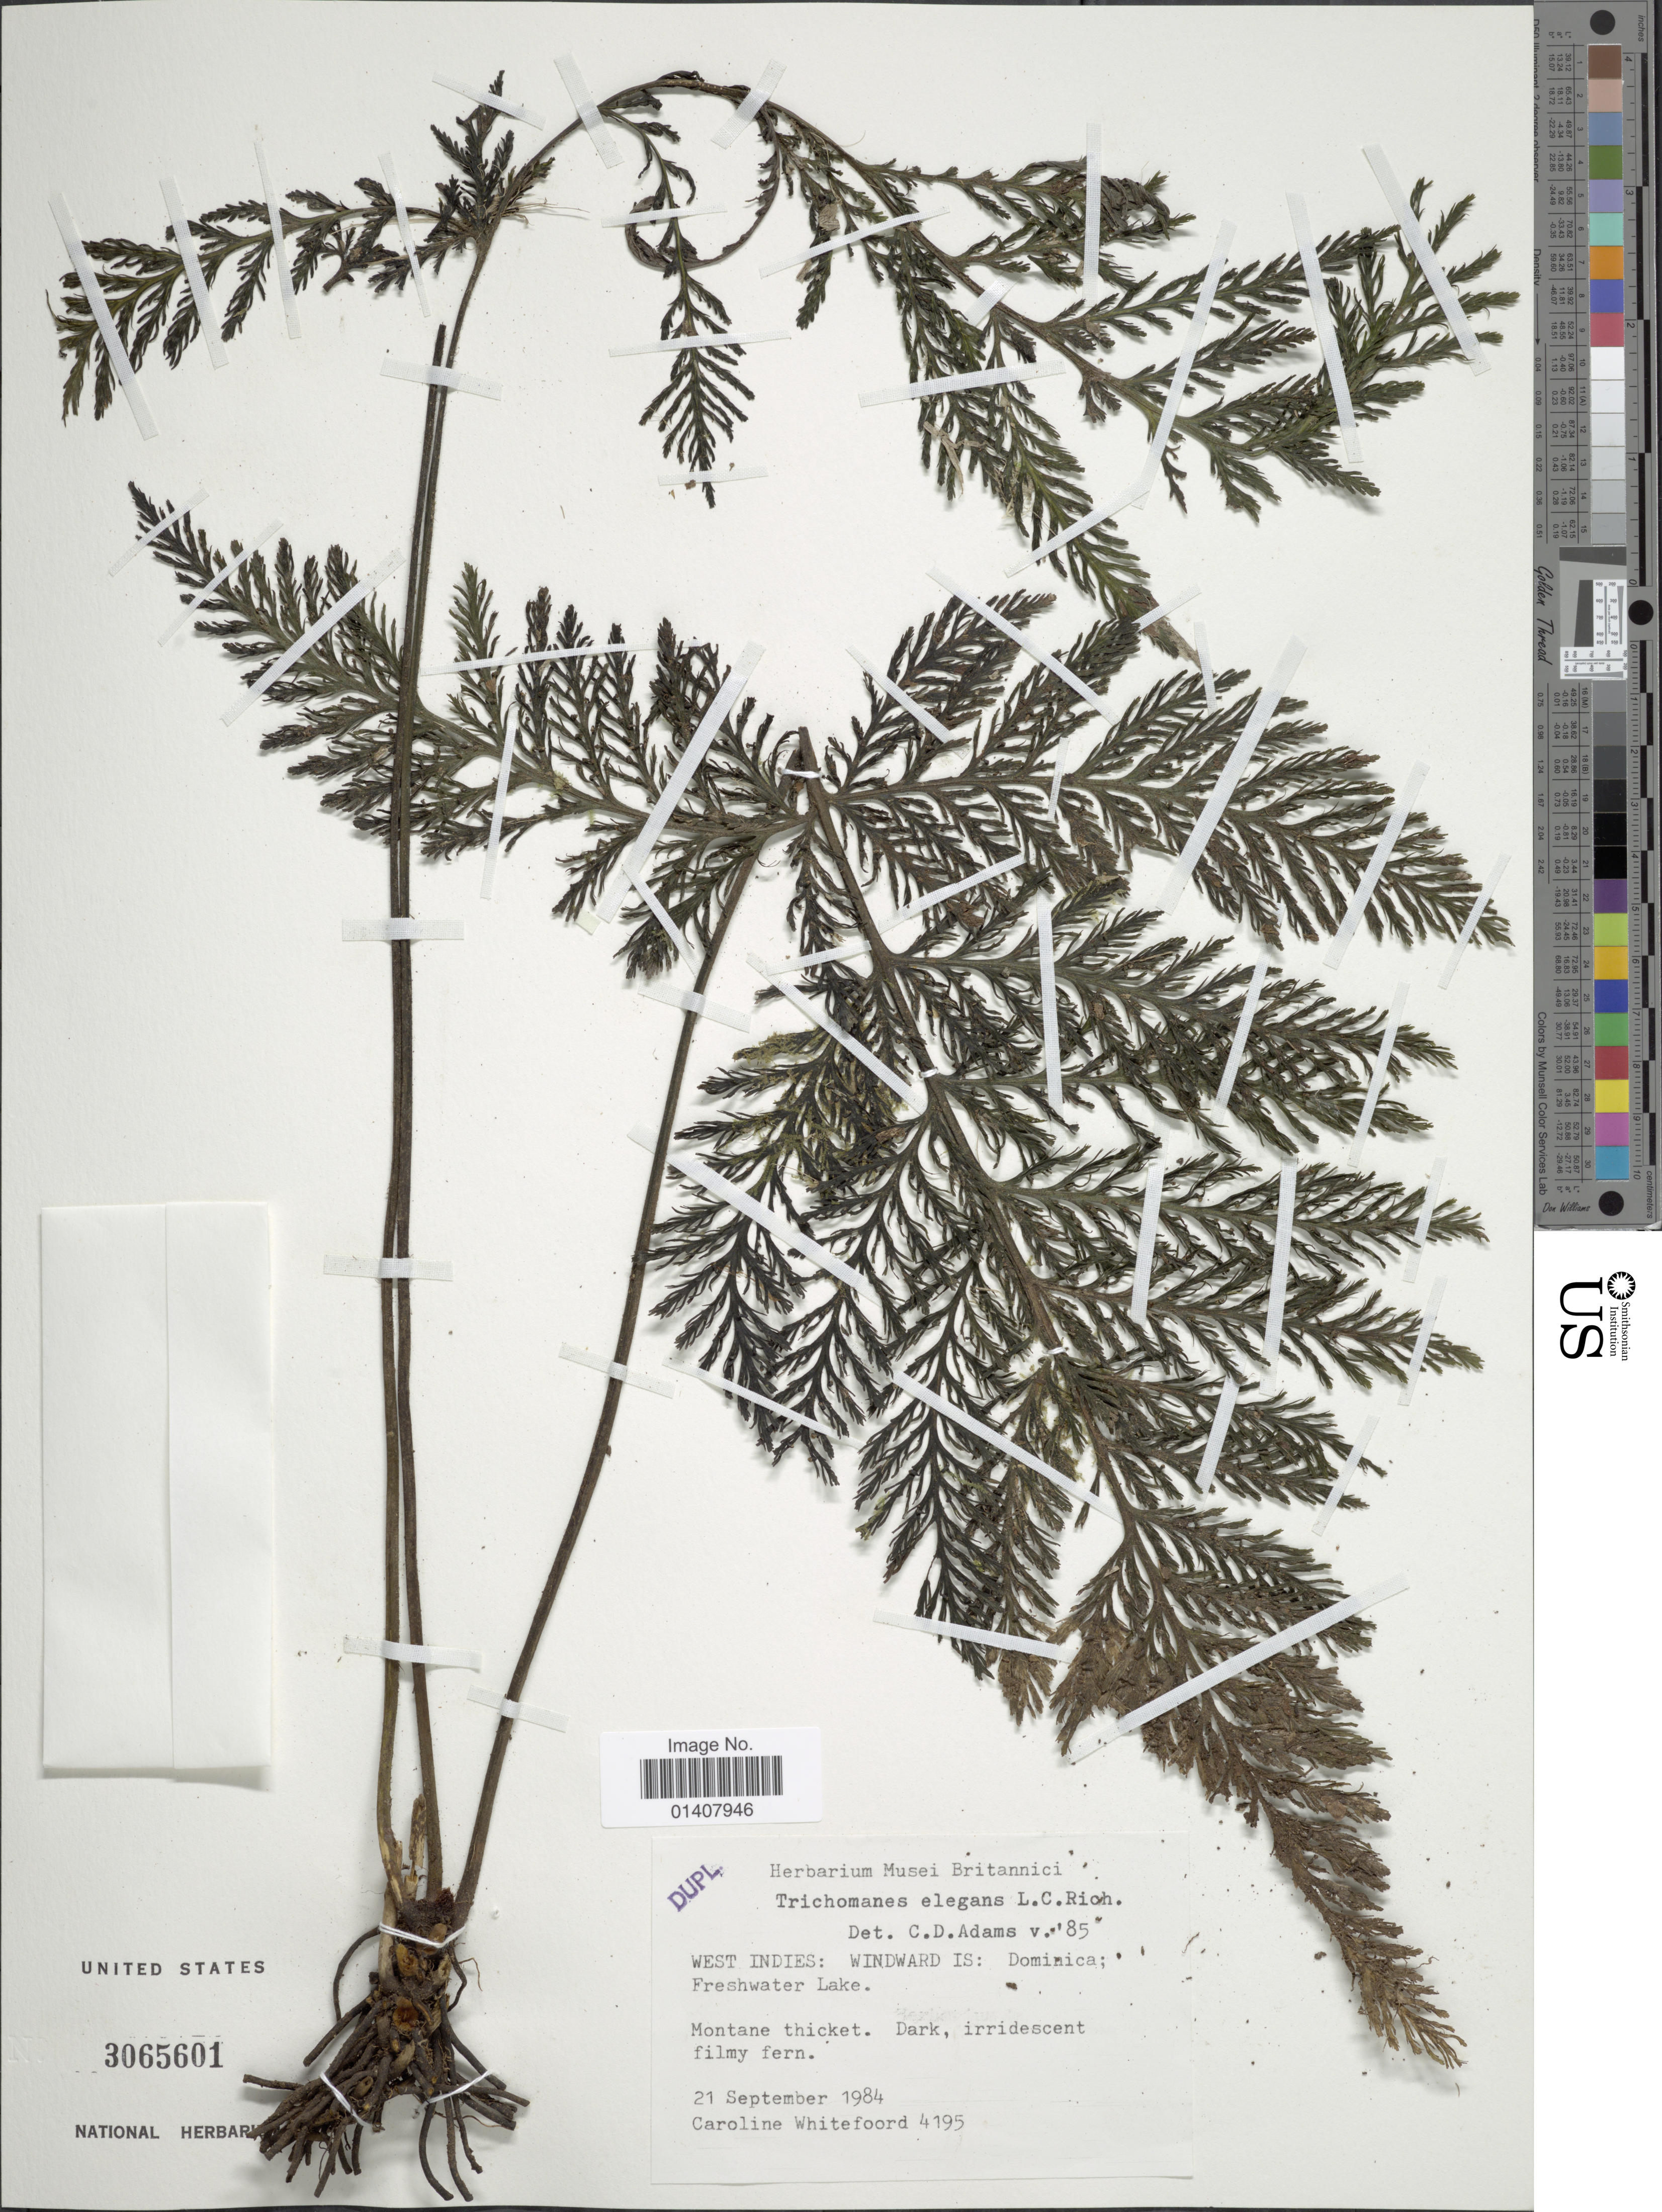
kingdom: Plantae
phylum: Tracheophyta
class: Polypodiopsida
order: Hymenophyllales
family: Hymenophyllaceae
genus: Trichomanes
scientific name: Trichomanes elegans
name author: Rich.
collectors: C. Whitefoord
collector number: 4195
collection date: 1984-09-21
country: Dominica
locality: West INdies: Windward Is.: Dominica; Freshwater Lake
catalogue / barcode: US 3065601